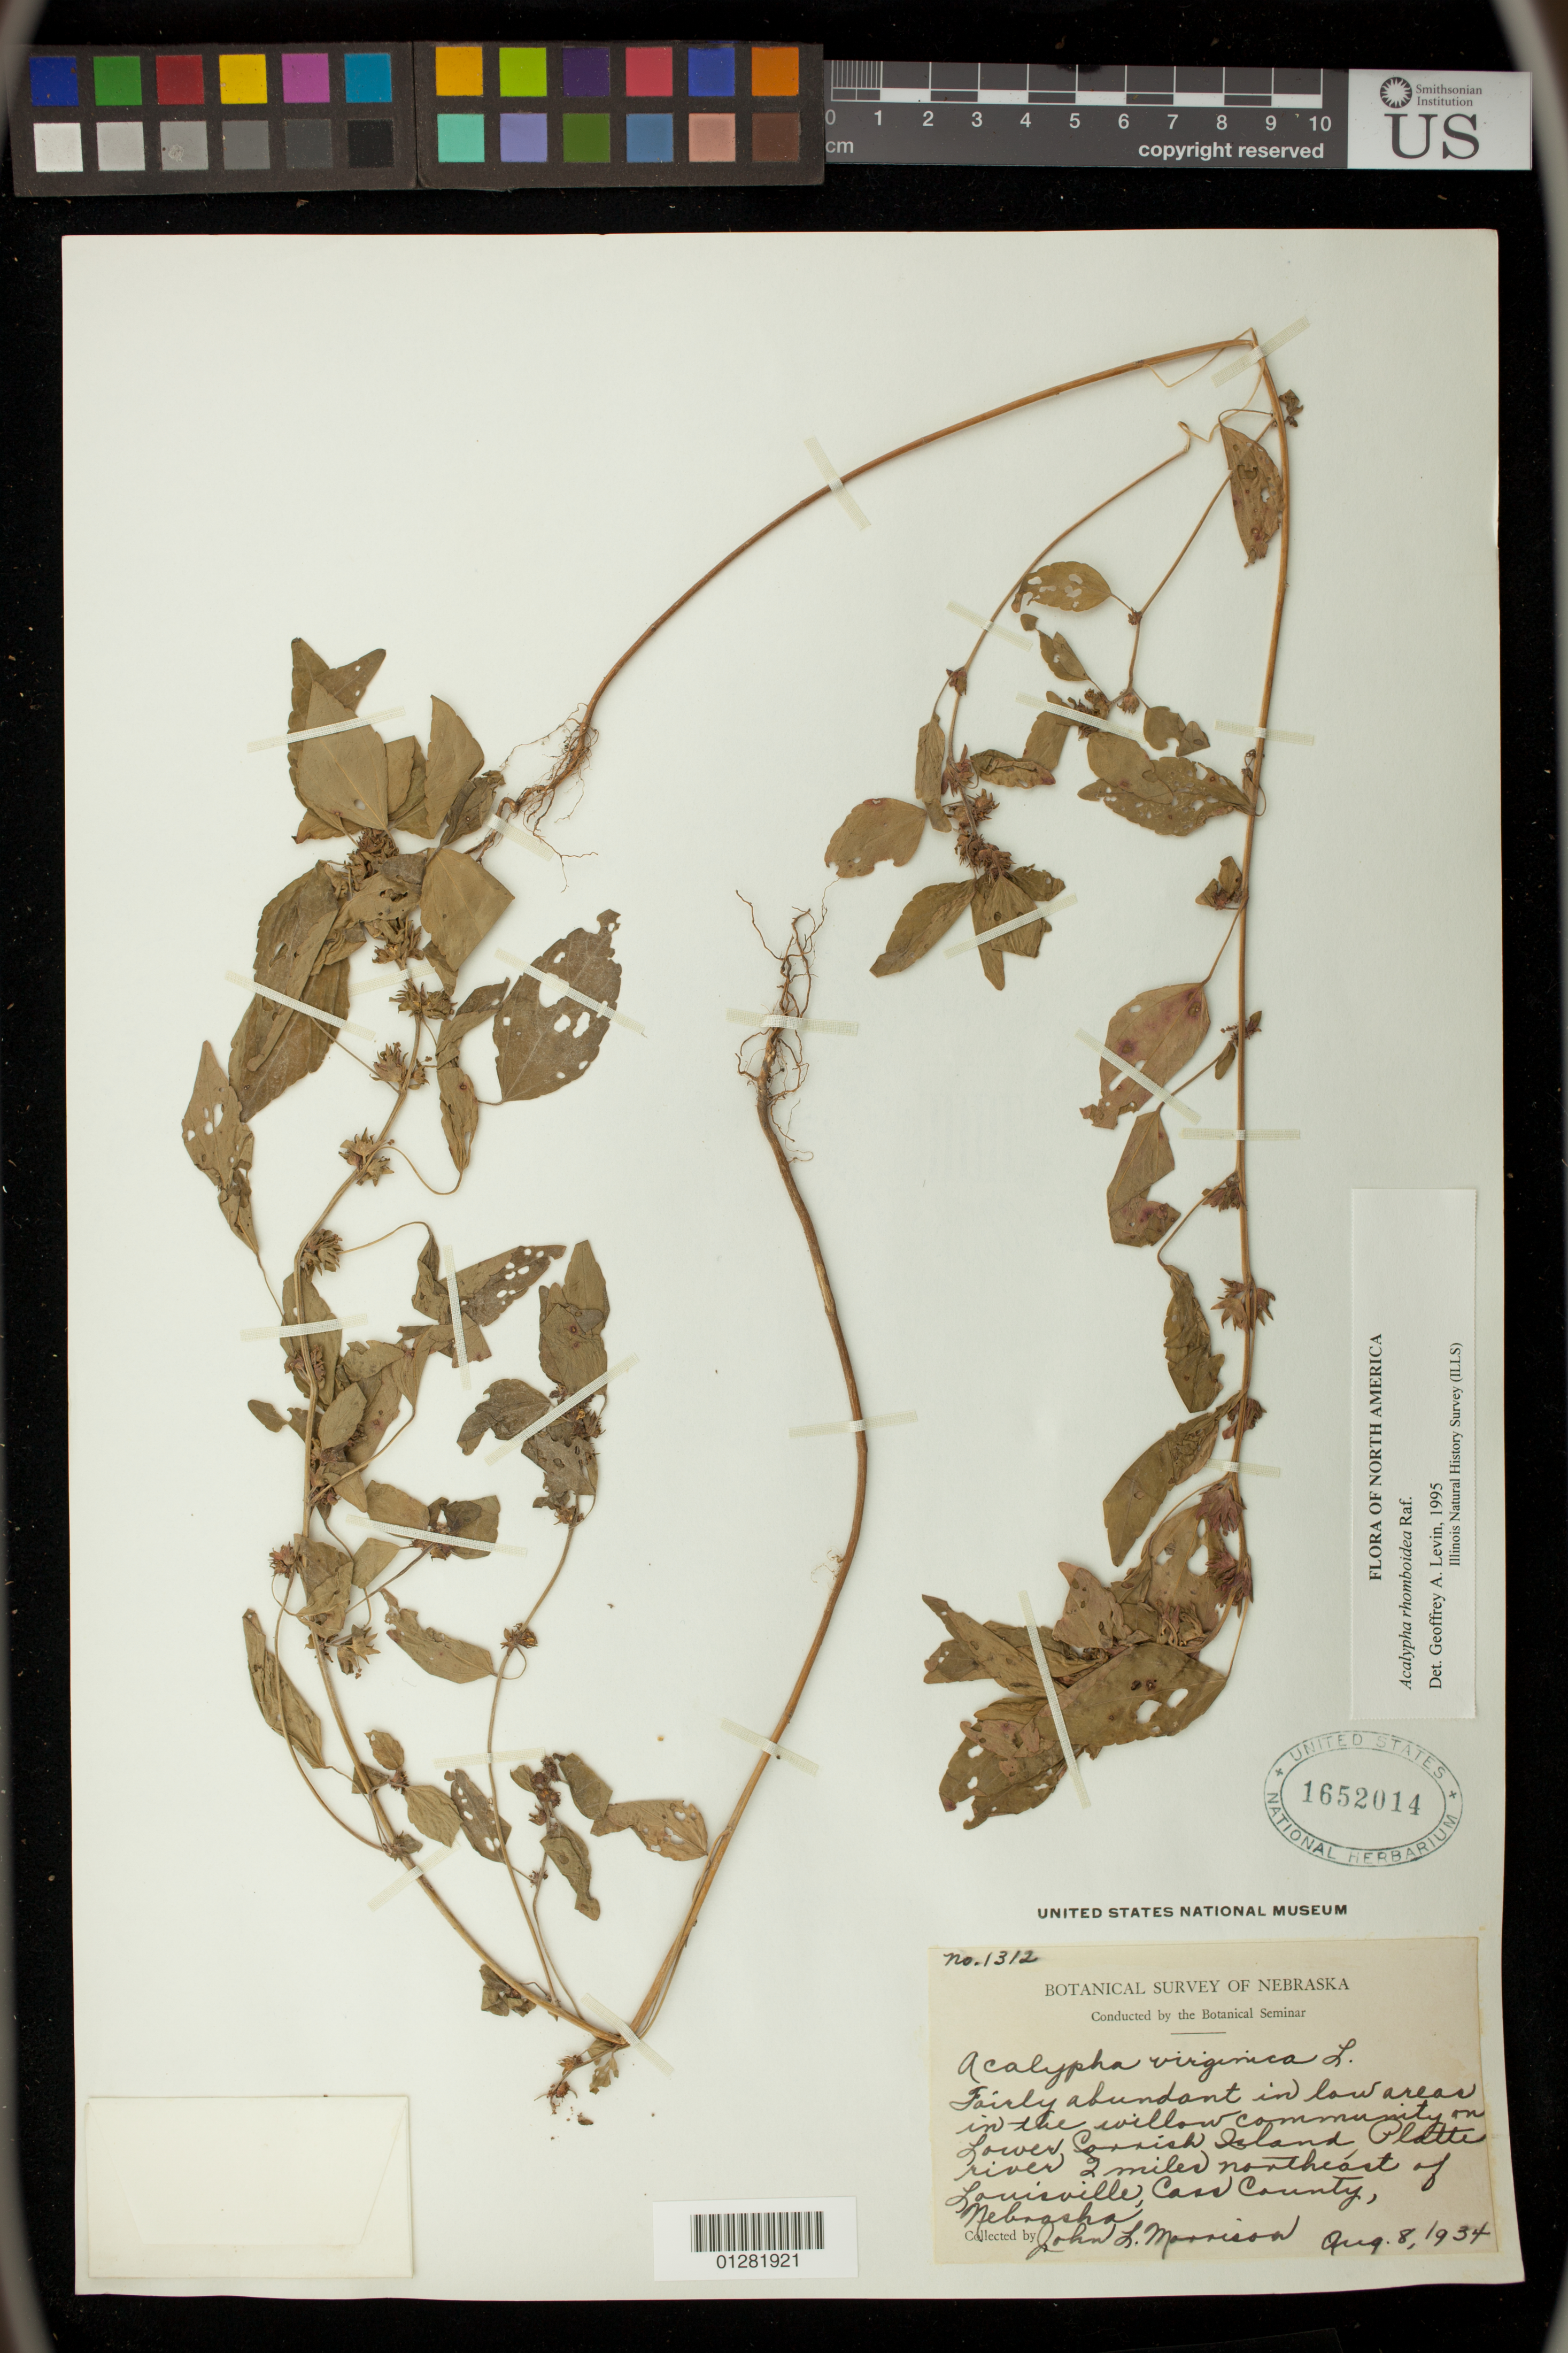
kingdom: Plantae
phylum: Tracheophyta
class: Magnoliopsida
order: Malpighiales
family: Euphorbiaceae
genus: Acalypha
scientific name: Acalypha rhomboidea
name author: Raf.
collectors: J. L. Morrison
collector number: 1312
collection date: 1934-08-08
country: United States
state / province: Nebraska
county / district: Cass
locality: Lower Connish Island, Platte River 2 miles northeast of Louisville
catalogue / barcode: US 1652014